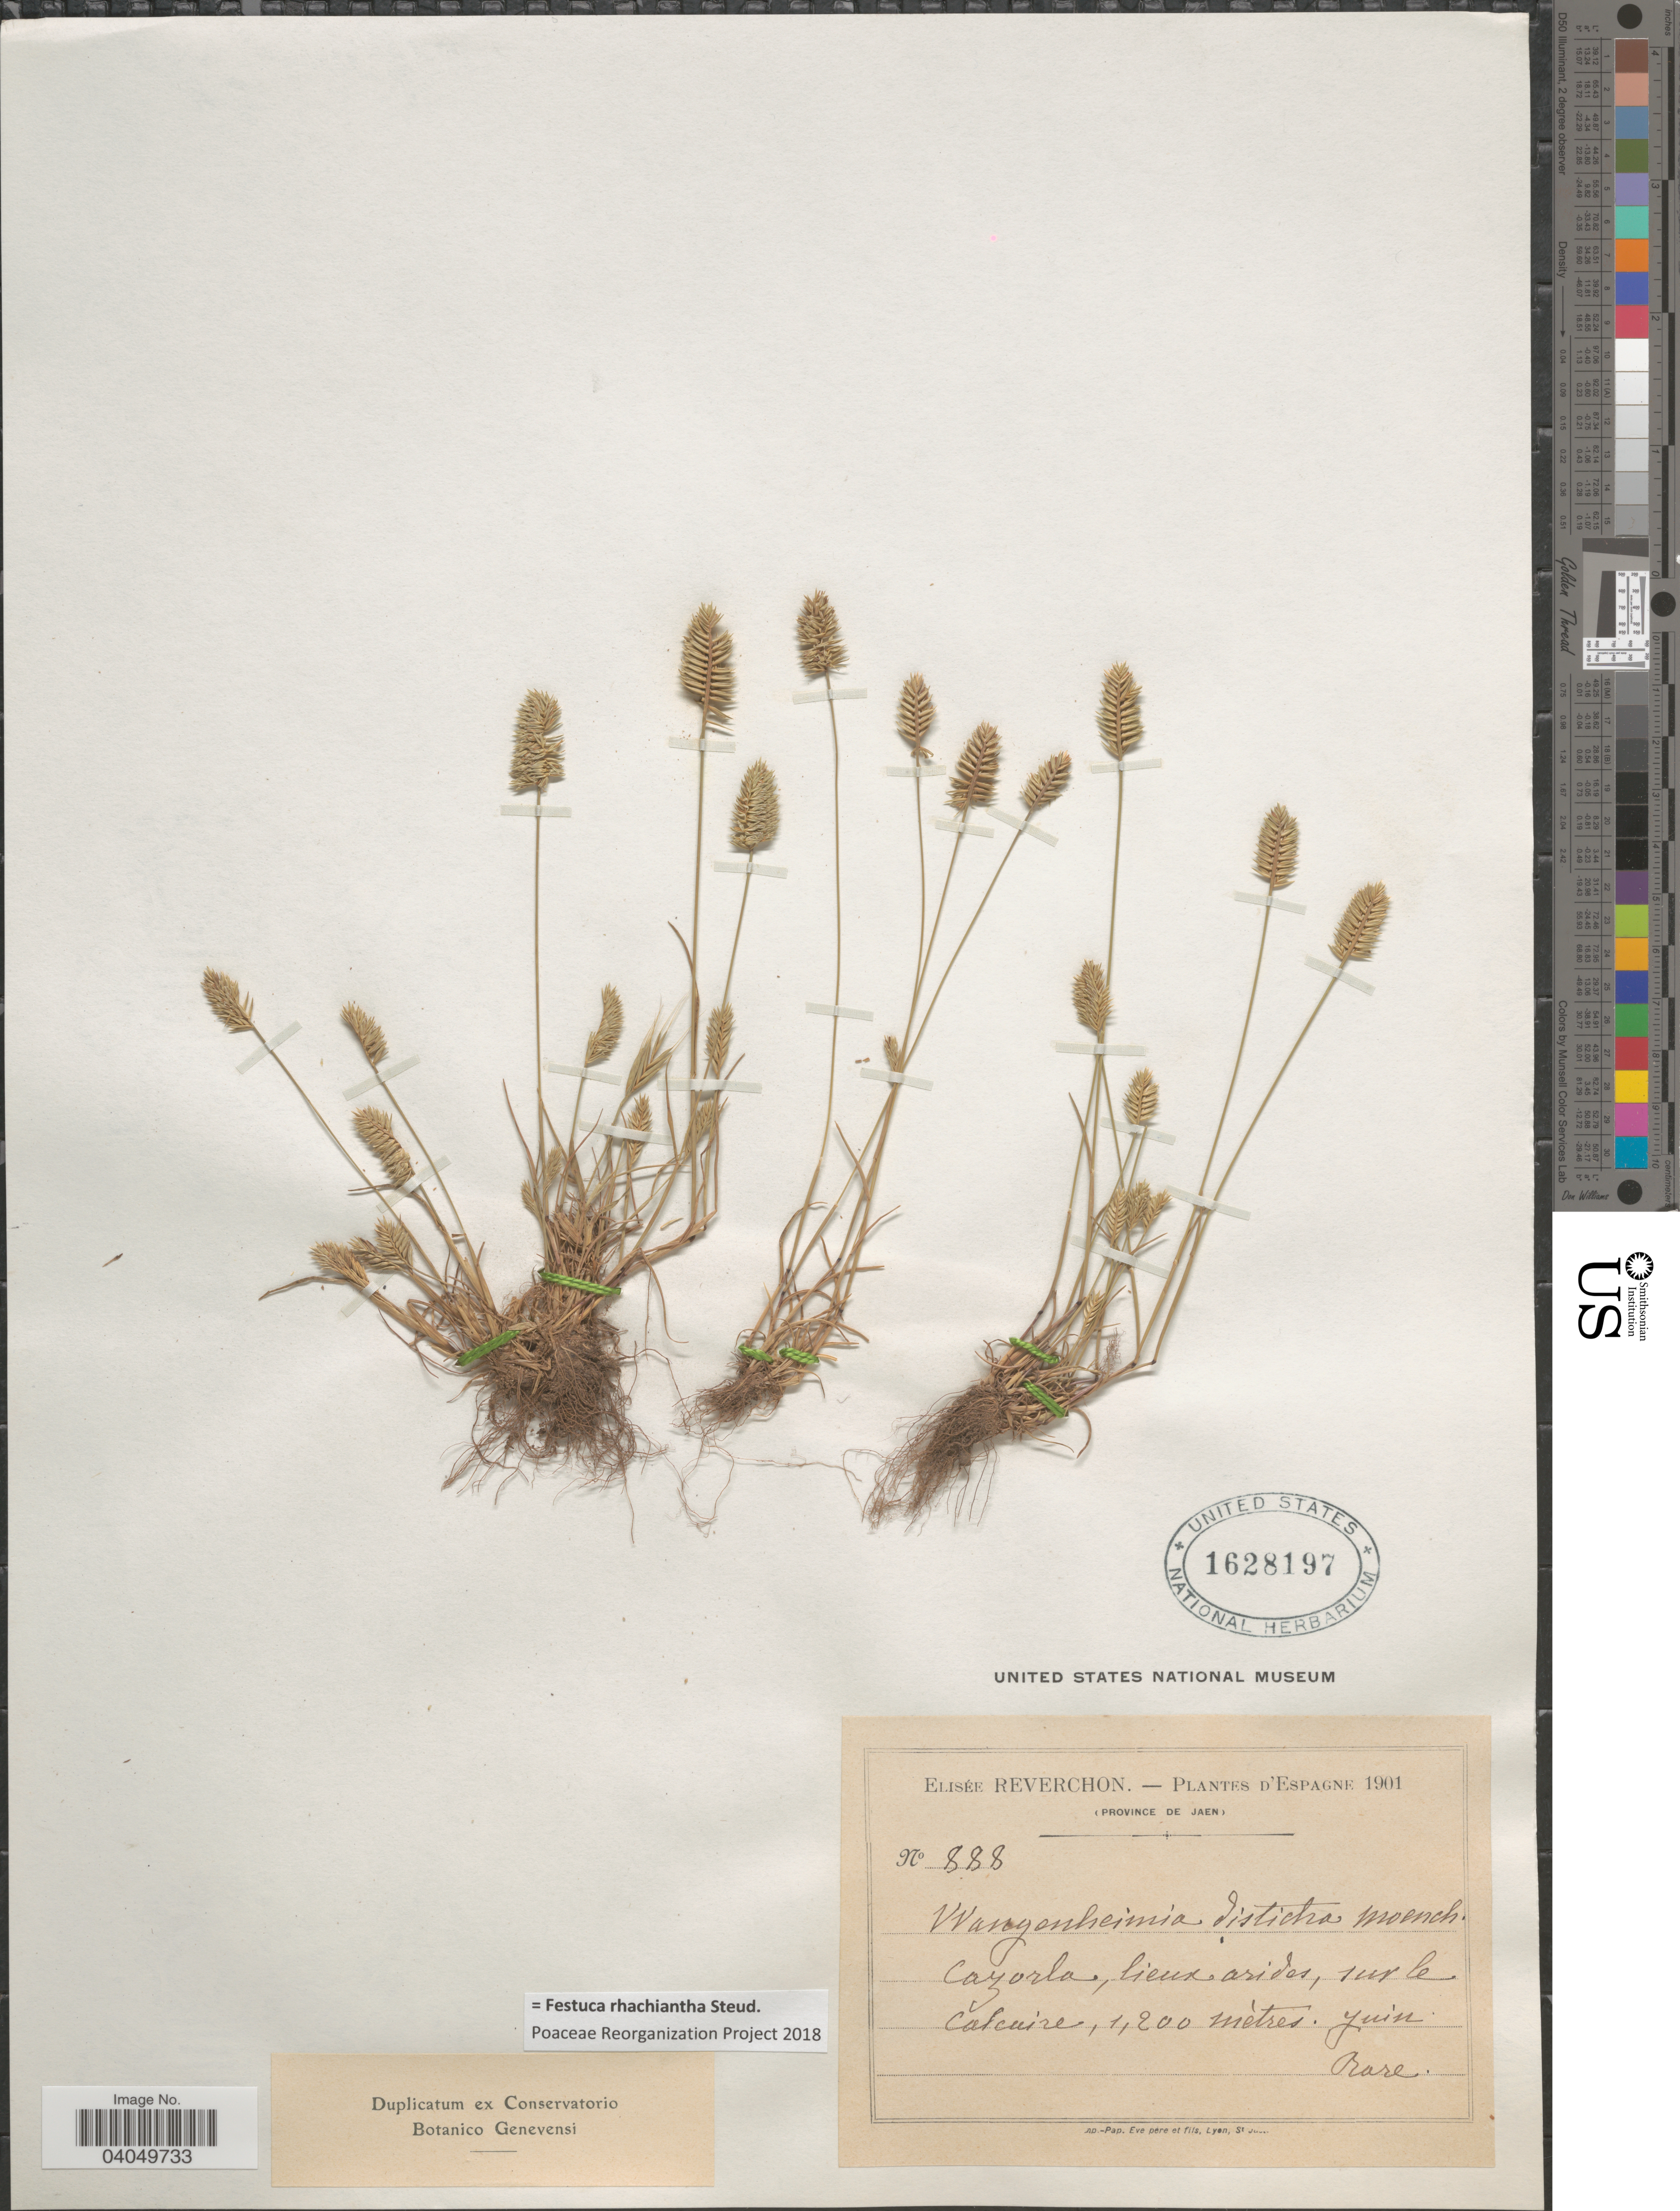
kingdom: Plantae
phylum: Tracheophyta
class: Liliopsida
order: Poales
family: Poaceae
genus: Festuca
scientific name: Festuca rhachiantha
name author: Steud.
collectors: E. Reverchon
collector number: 888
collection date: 1901-06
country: Spain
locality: D'Espagne. (Province de Jaen). Cazorla, lieux arides, sur le calcaire.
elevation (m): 1200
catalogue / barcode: US 1628197